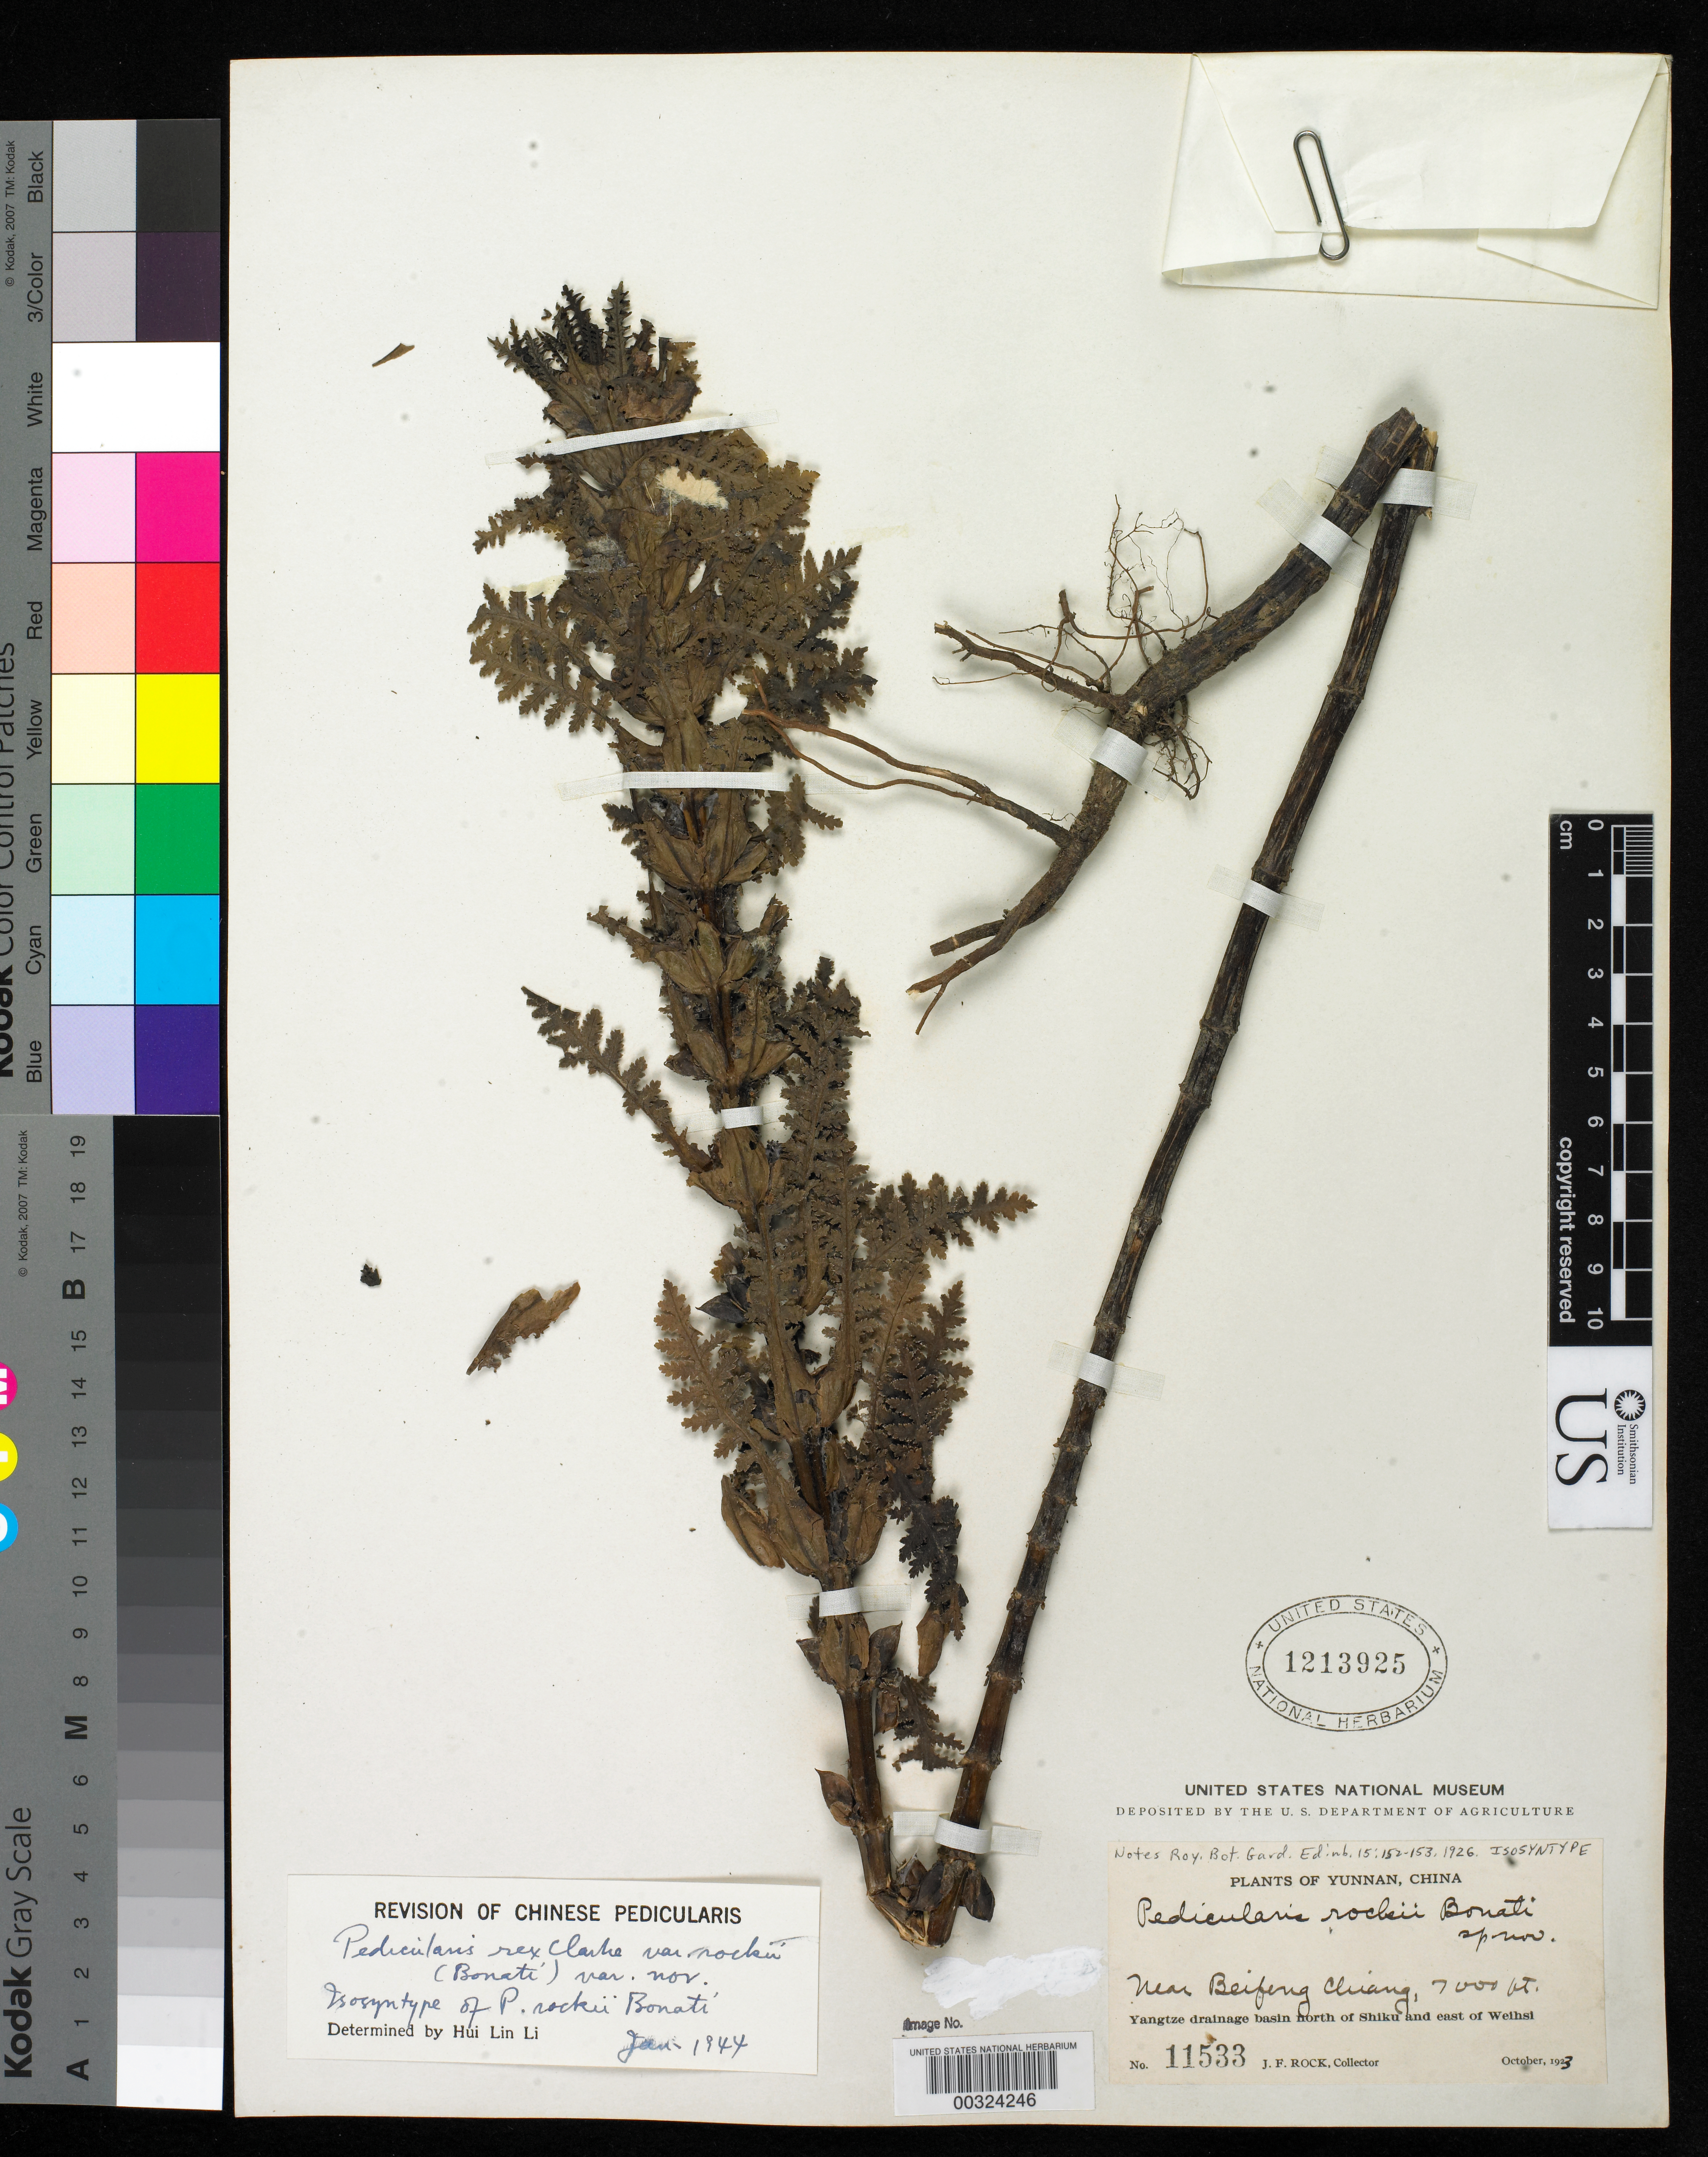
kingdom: Plantae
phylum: Tracheophyta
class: Magnoliopsida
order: Lamiales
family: Orobanchaceae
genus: Pedicularis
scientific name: Pedicularis rockii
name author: Bonati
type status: Isosyntype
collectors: J. F. Rock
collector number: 11533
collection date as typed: Oct 1923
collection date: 1923-10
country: China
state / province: Yunnan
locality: Yangtze drainage basin N of Shiku & E of Weihsi.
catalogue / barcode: US 1213925